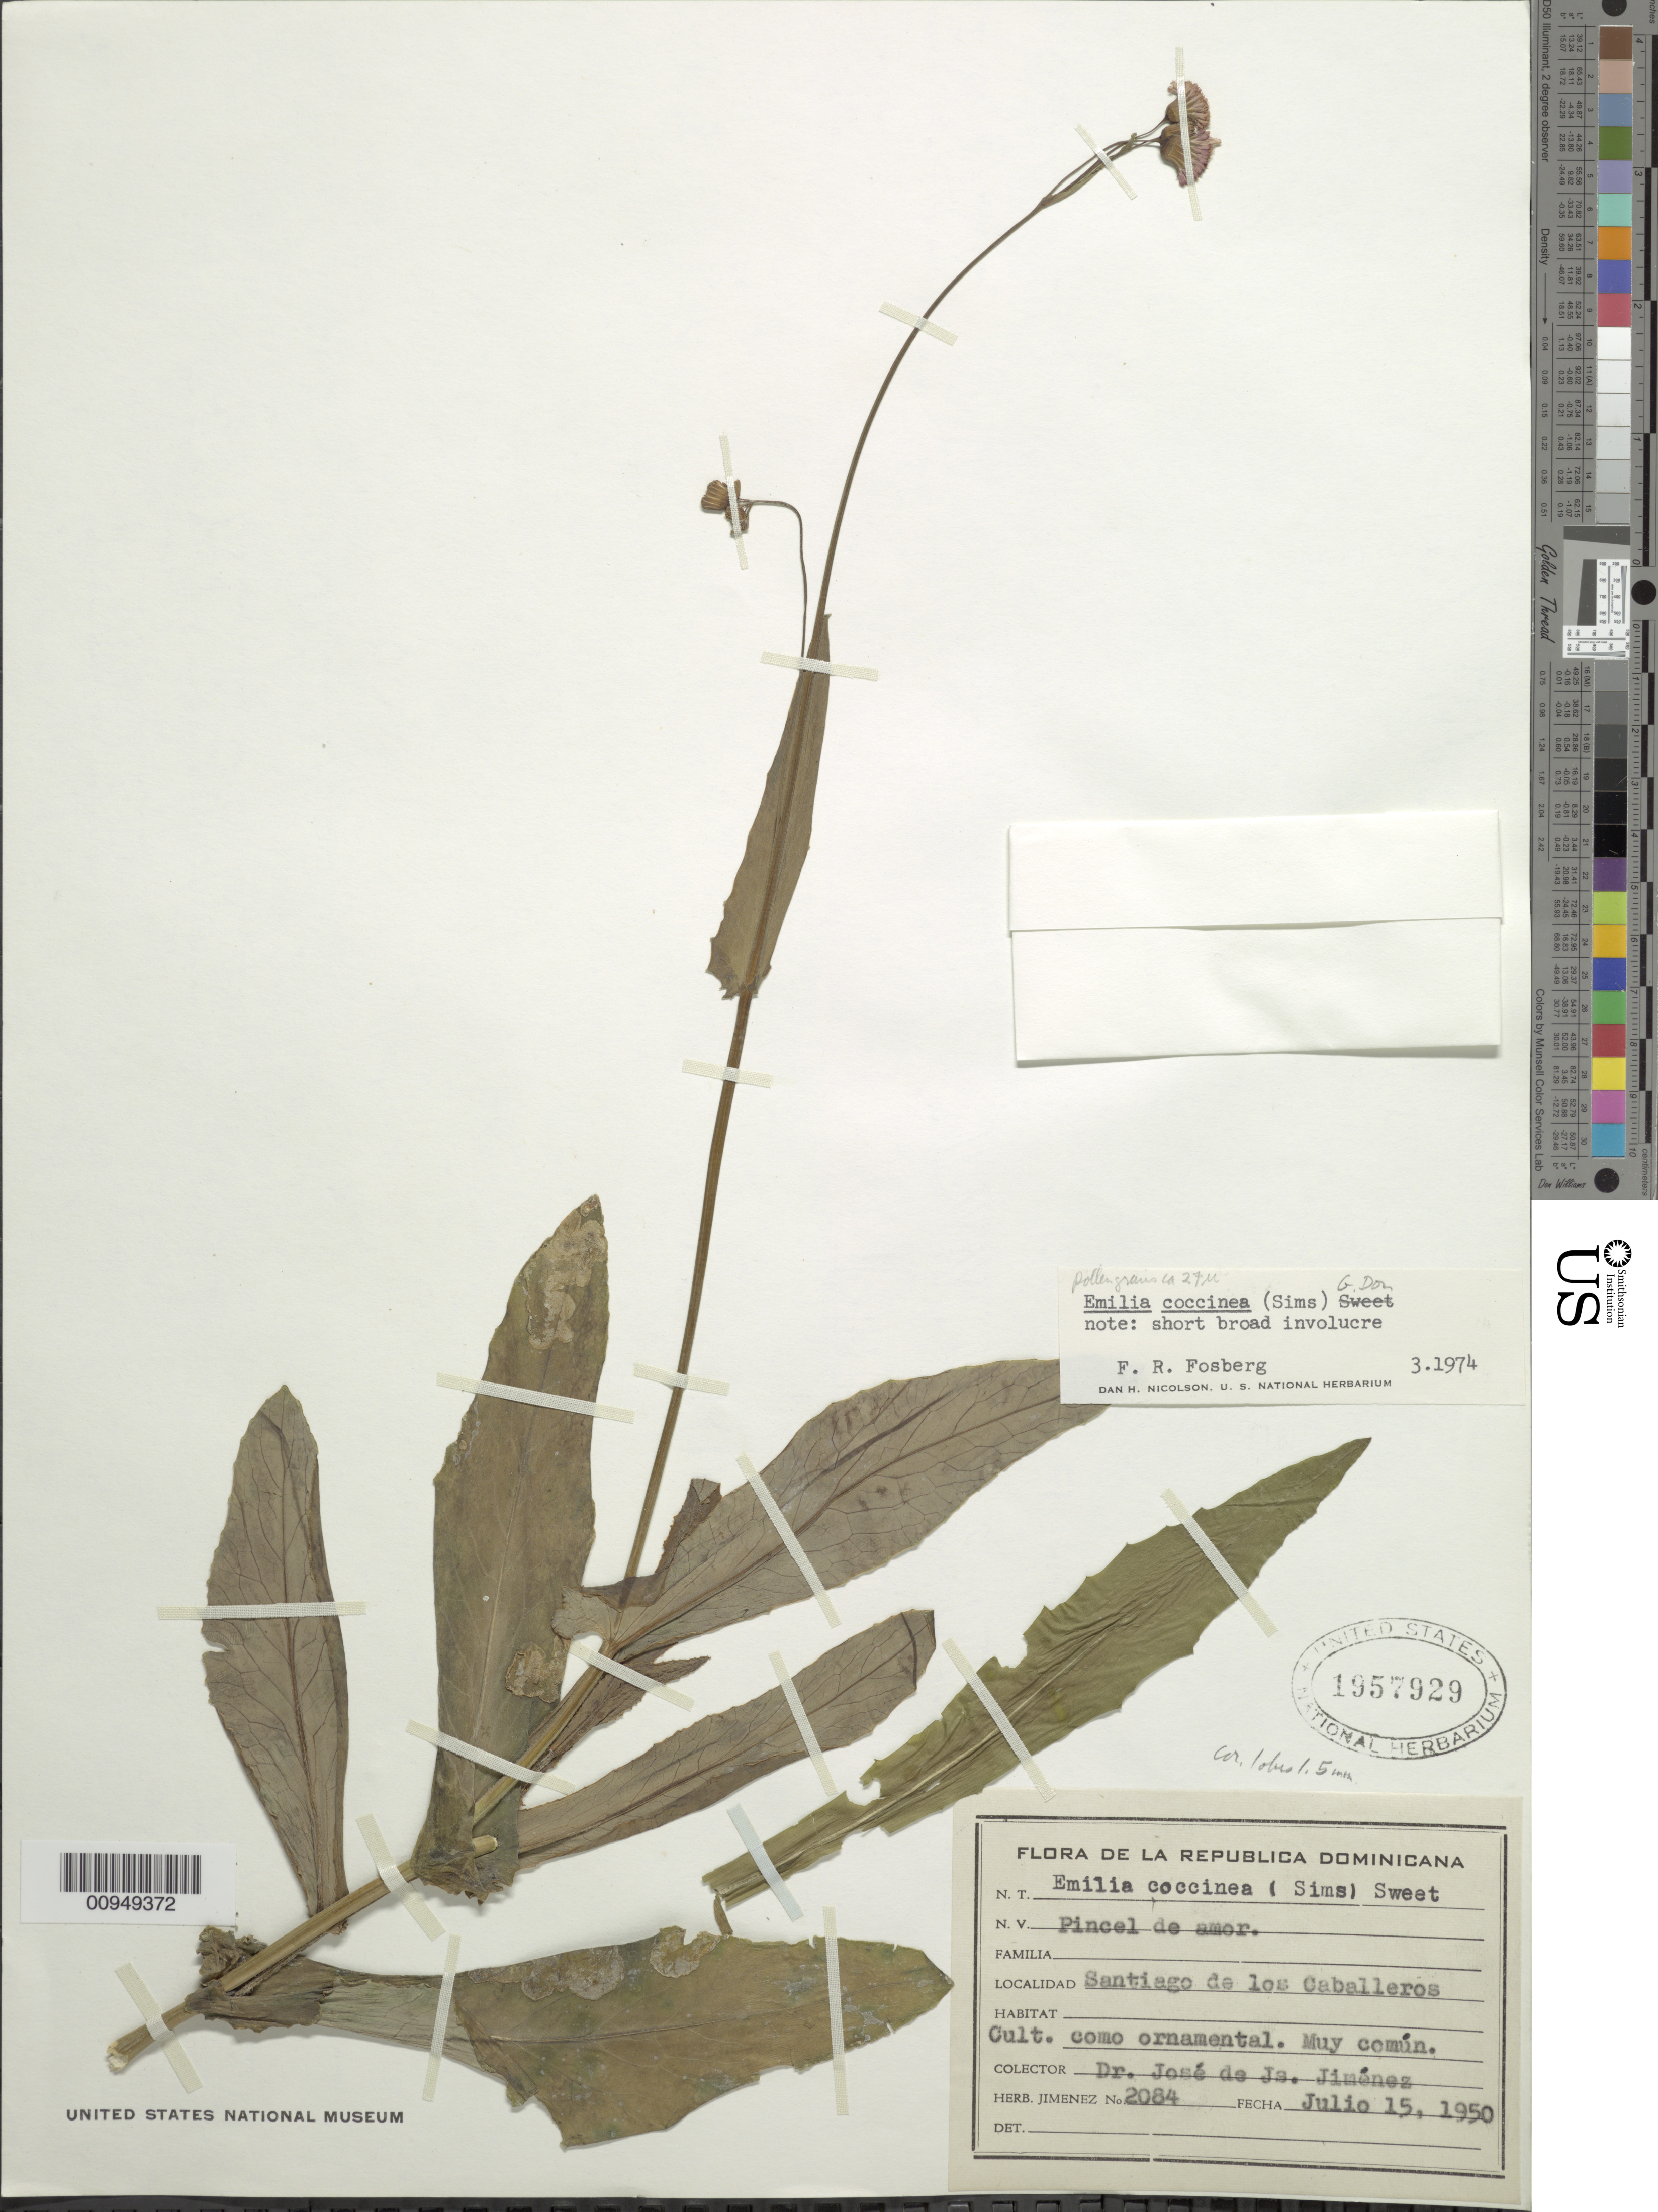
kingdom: Plantae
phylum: Tracheophyta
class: Magnoliopsida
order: Asterales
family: Asteraceae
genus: Emilia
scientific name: Emilia coccinea (Sims) Sweet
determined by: Fosberg, F. R.; Nicolson, D. H.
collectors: J. J. Jiménez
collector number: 2084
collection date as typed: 15 Jul 1950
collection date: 1950-07-15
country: Dominican Republic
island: Hispaniola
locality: Santiago de los Caballeros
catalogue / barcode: US 1957929